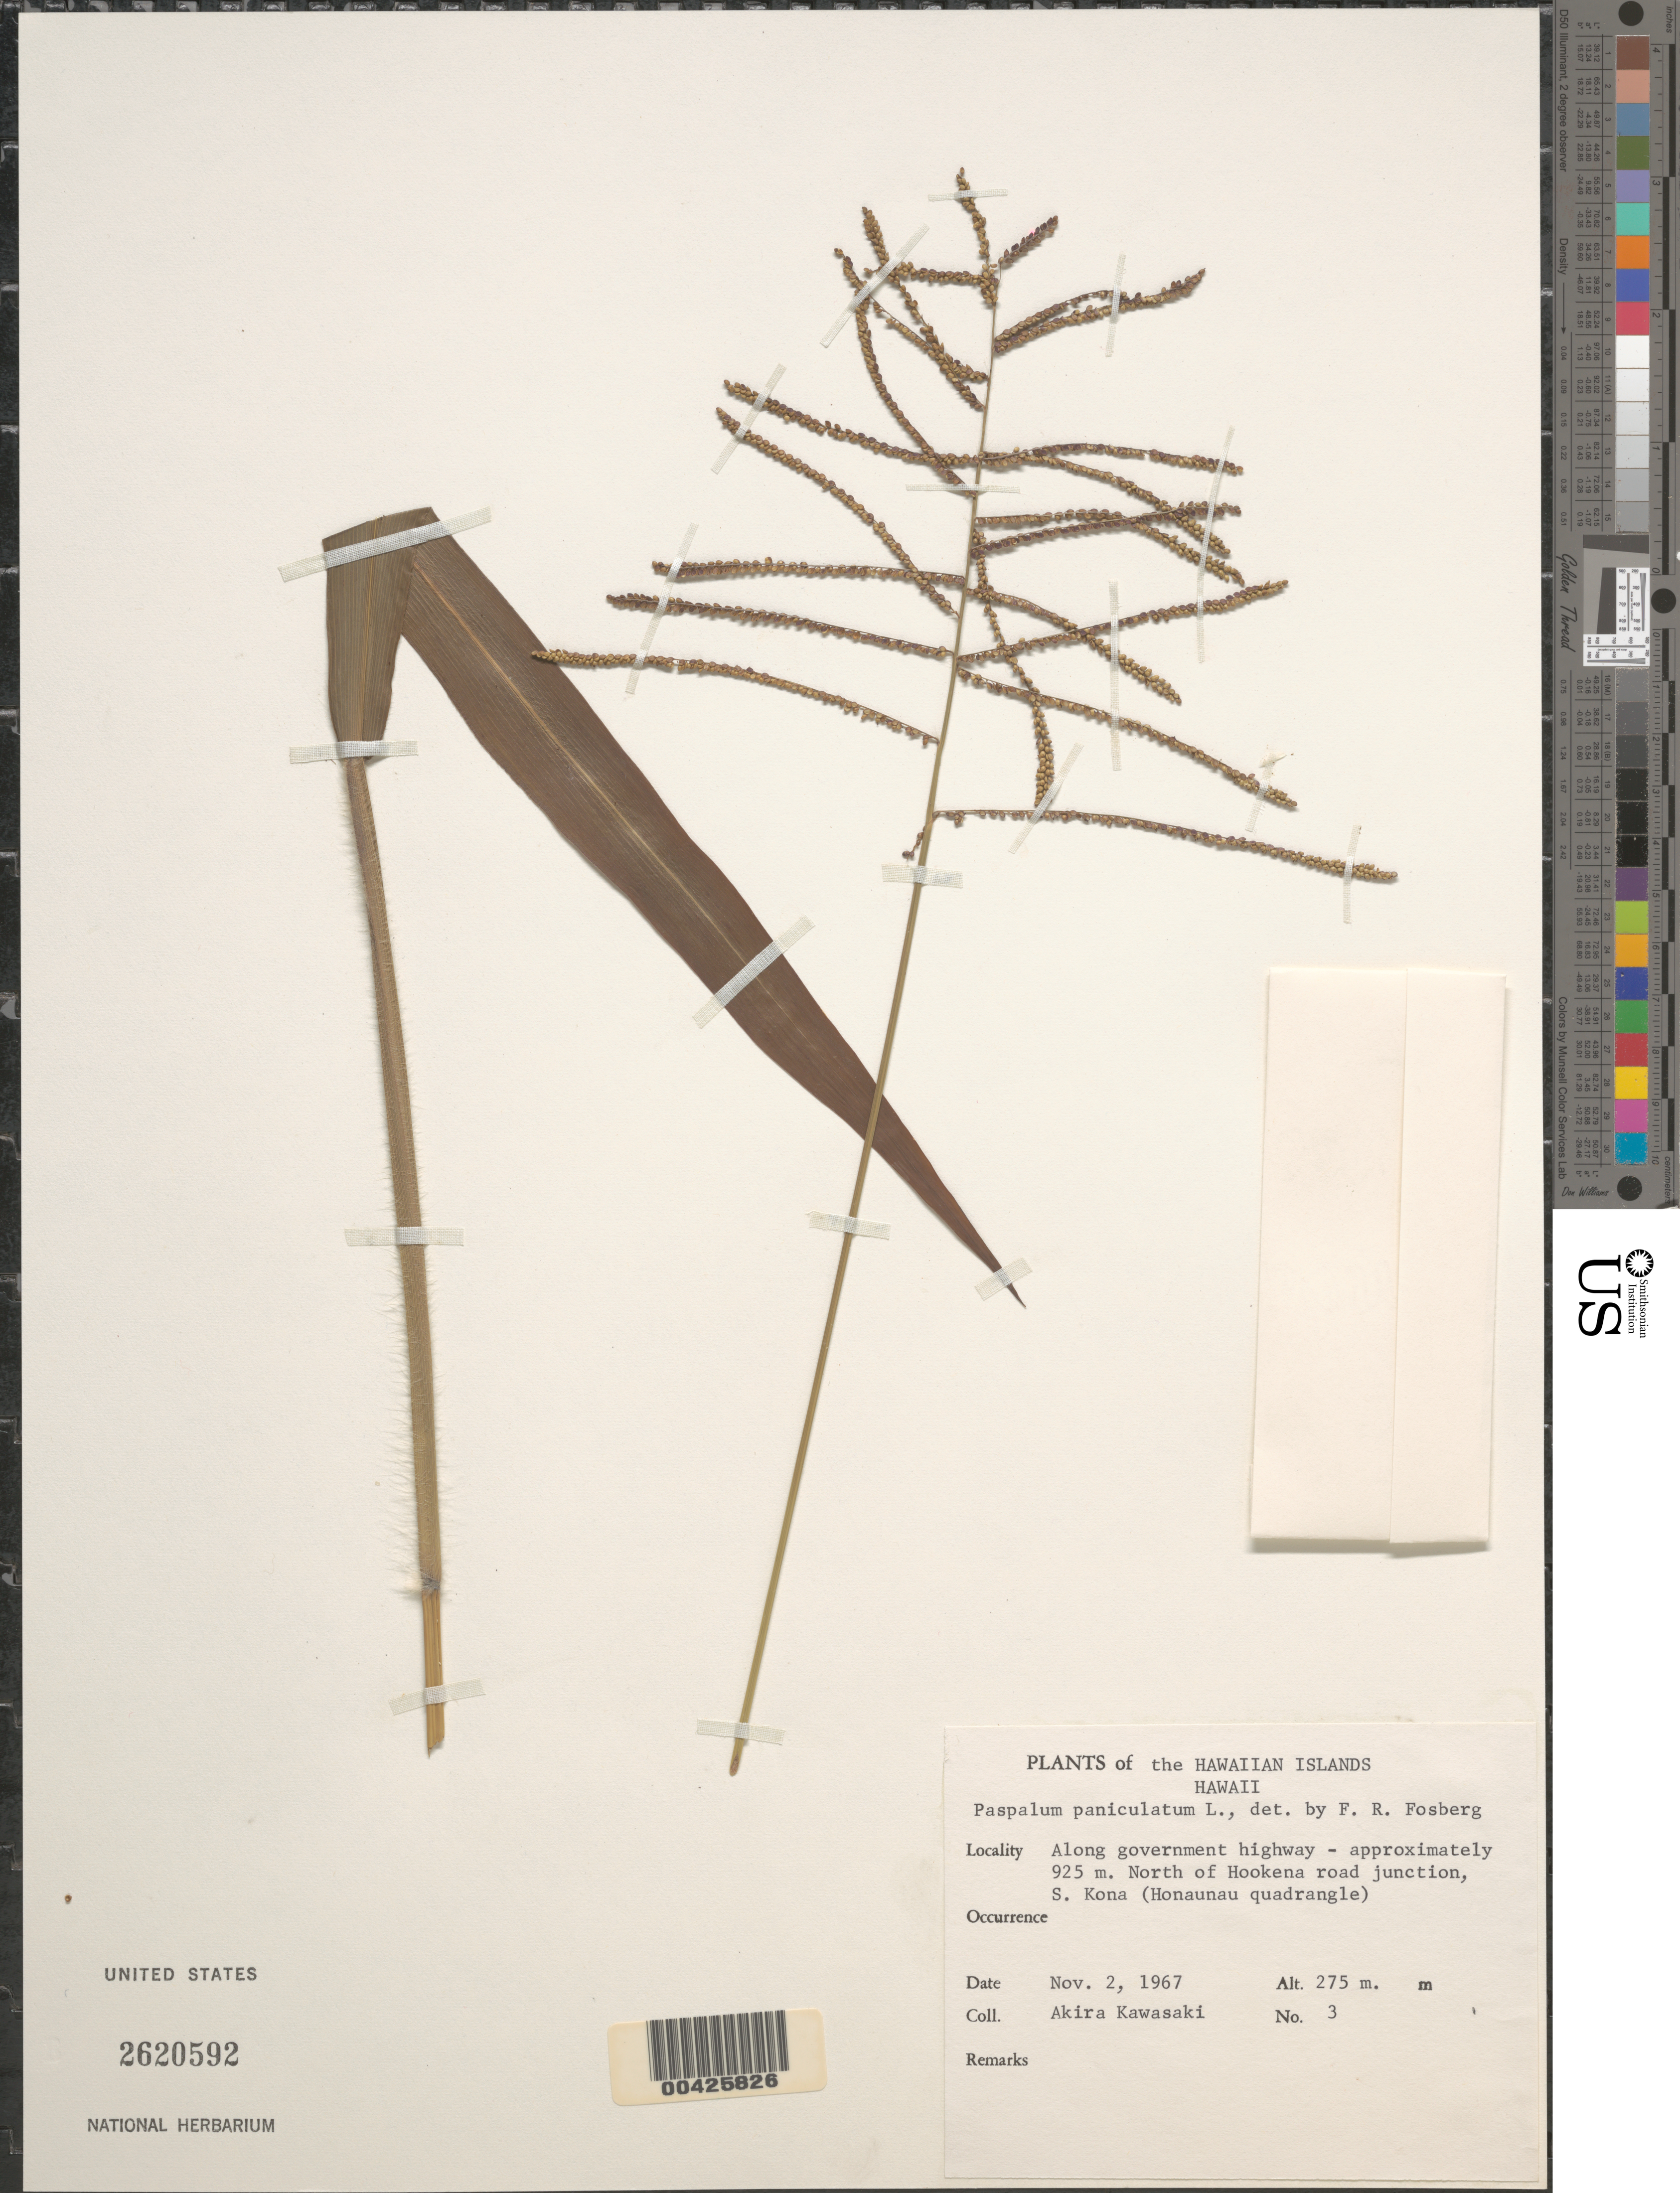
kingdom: Plantae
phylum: Tracheophyta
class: Liliopsida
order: Poales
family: Poaceae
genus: Paspalum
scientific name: Paspalum paniculatum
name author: L.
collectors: A. Kawasaki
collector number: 3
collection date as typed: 2 Nov 1967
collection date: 1967-11-02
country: United States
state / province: Hawaii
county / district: Hawaii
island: Hawaii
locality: Along government highway, approximately 925 m N of Hookena road junction, S Kona(Honaunau quadrangle)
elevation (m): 275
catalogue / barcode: US 2620592